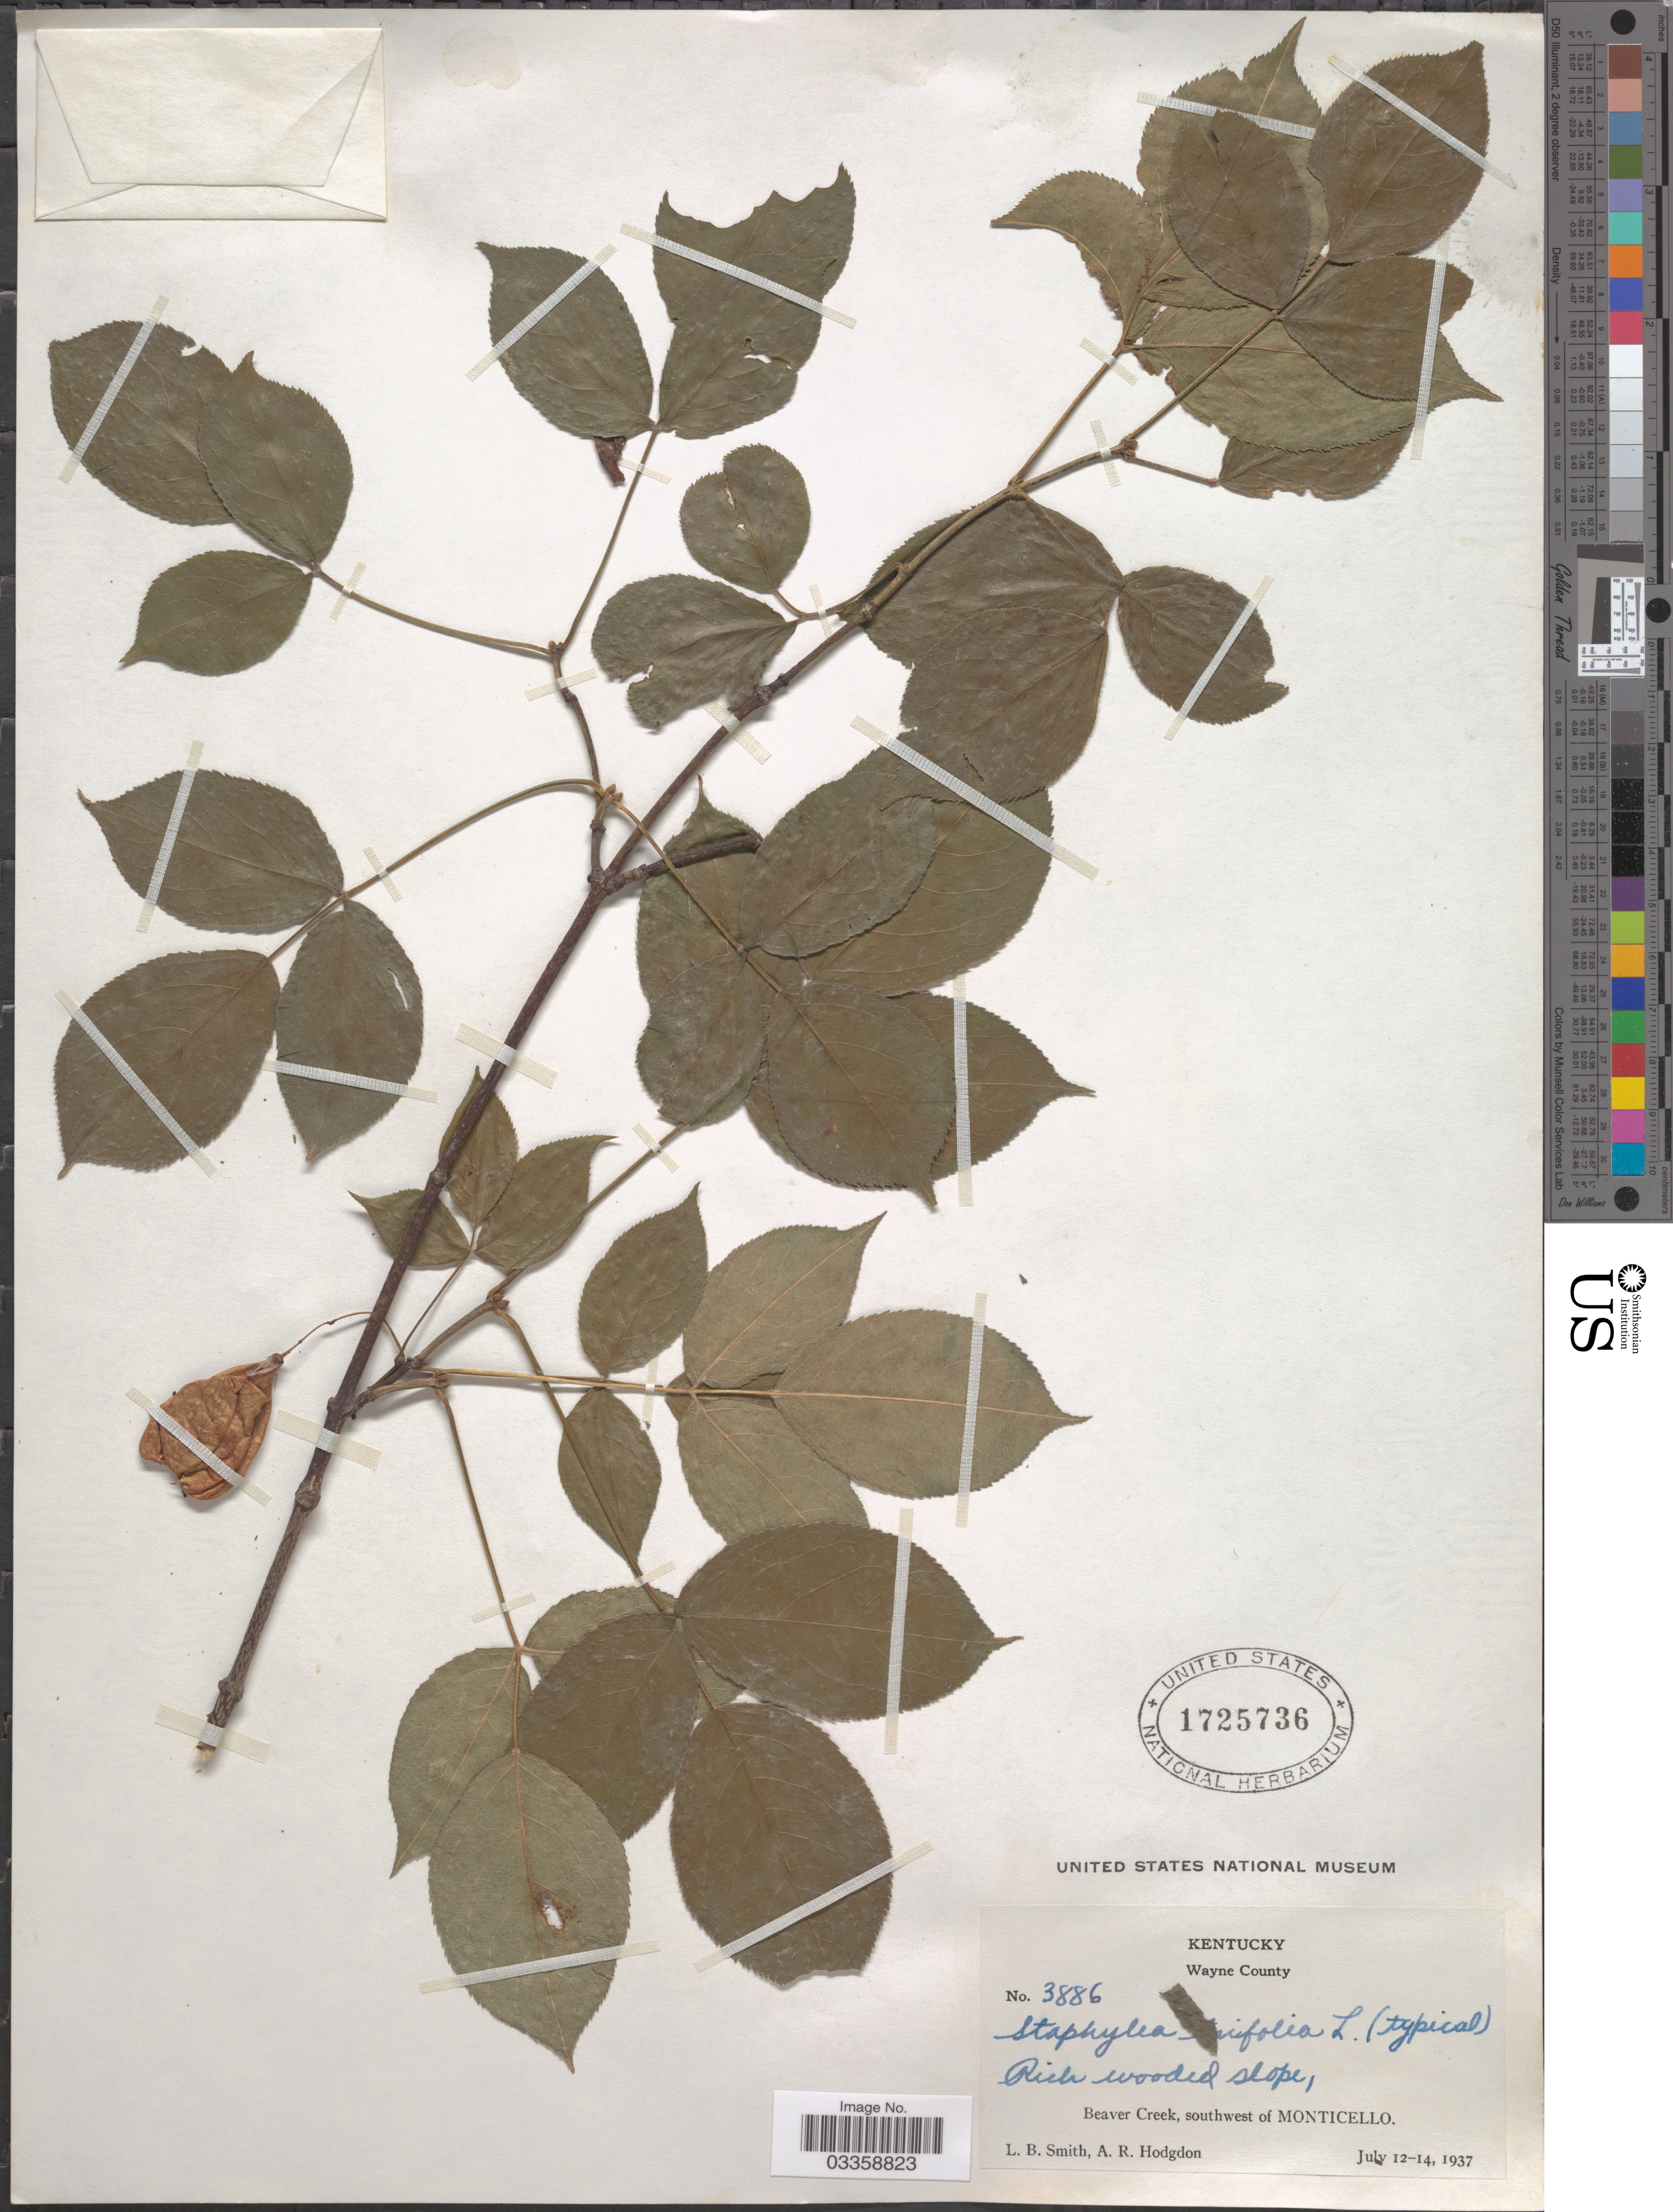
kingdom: Plantae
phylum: Tracheophyta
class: Magnoliopsida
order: Crossosomatales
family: Staphyleaceae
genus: Staphylea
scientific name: Staphylea trifolia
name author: L.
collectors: L. Smith & A. R. Hodgdon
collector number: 3886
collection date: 1937-07-12/1937-07-14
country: United States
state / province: Kentucky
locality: Wayne County. Beaver Creek, southwest of Monticello.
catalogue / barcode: US 1725736